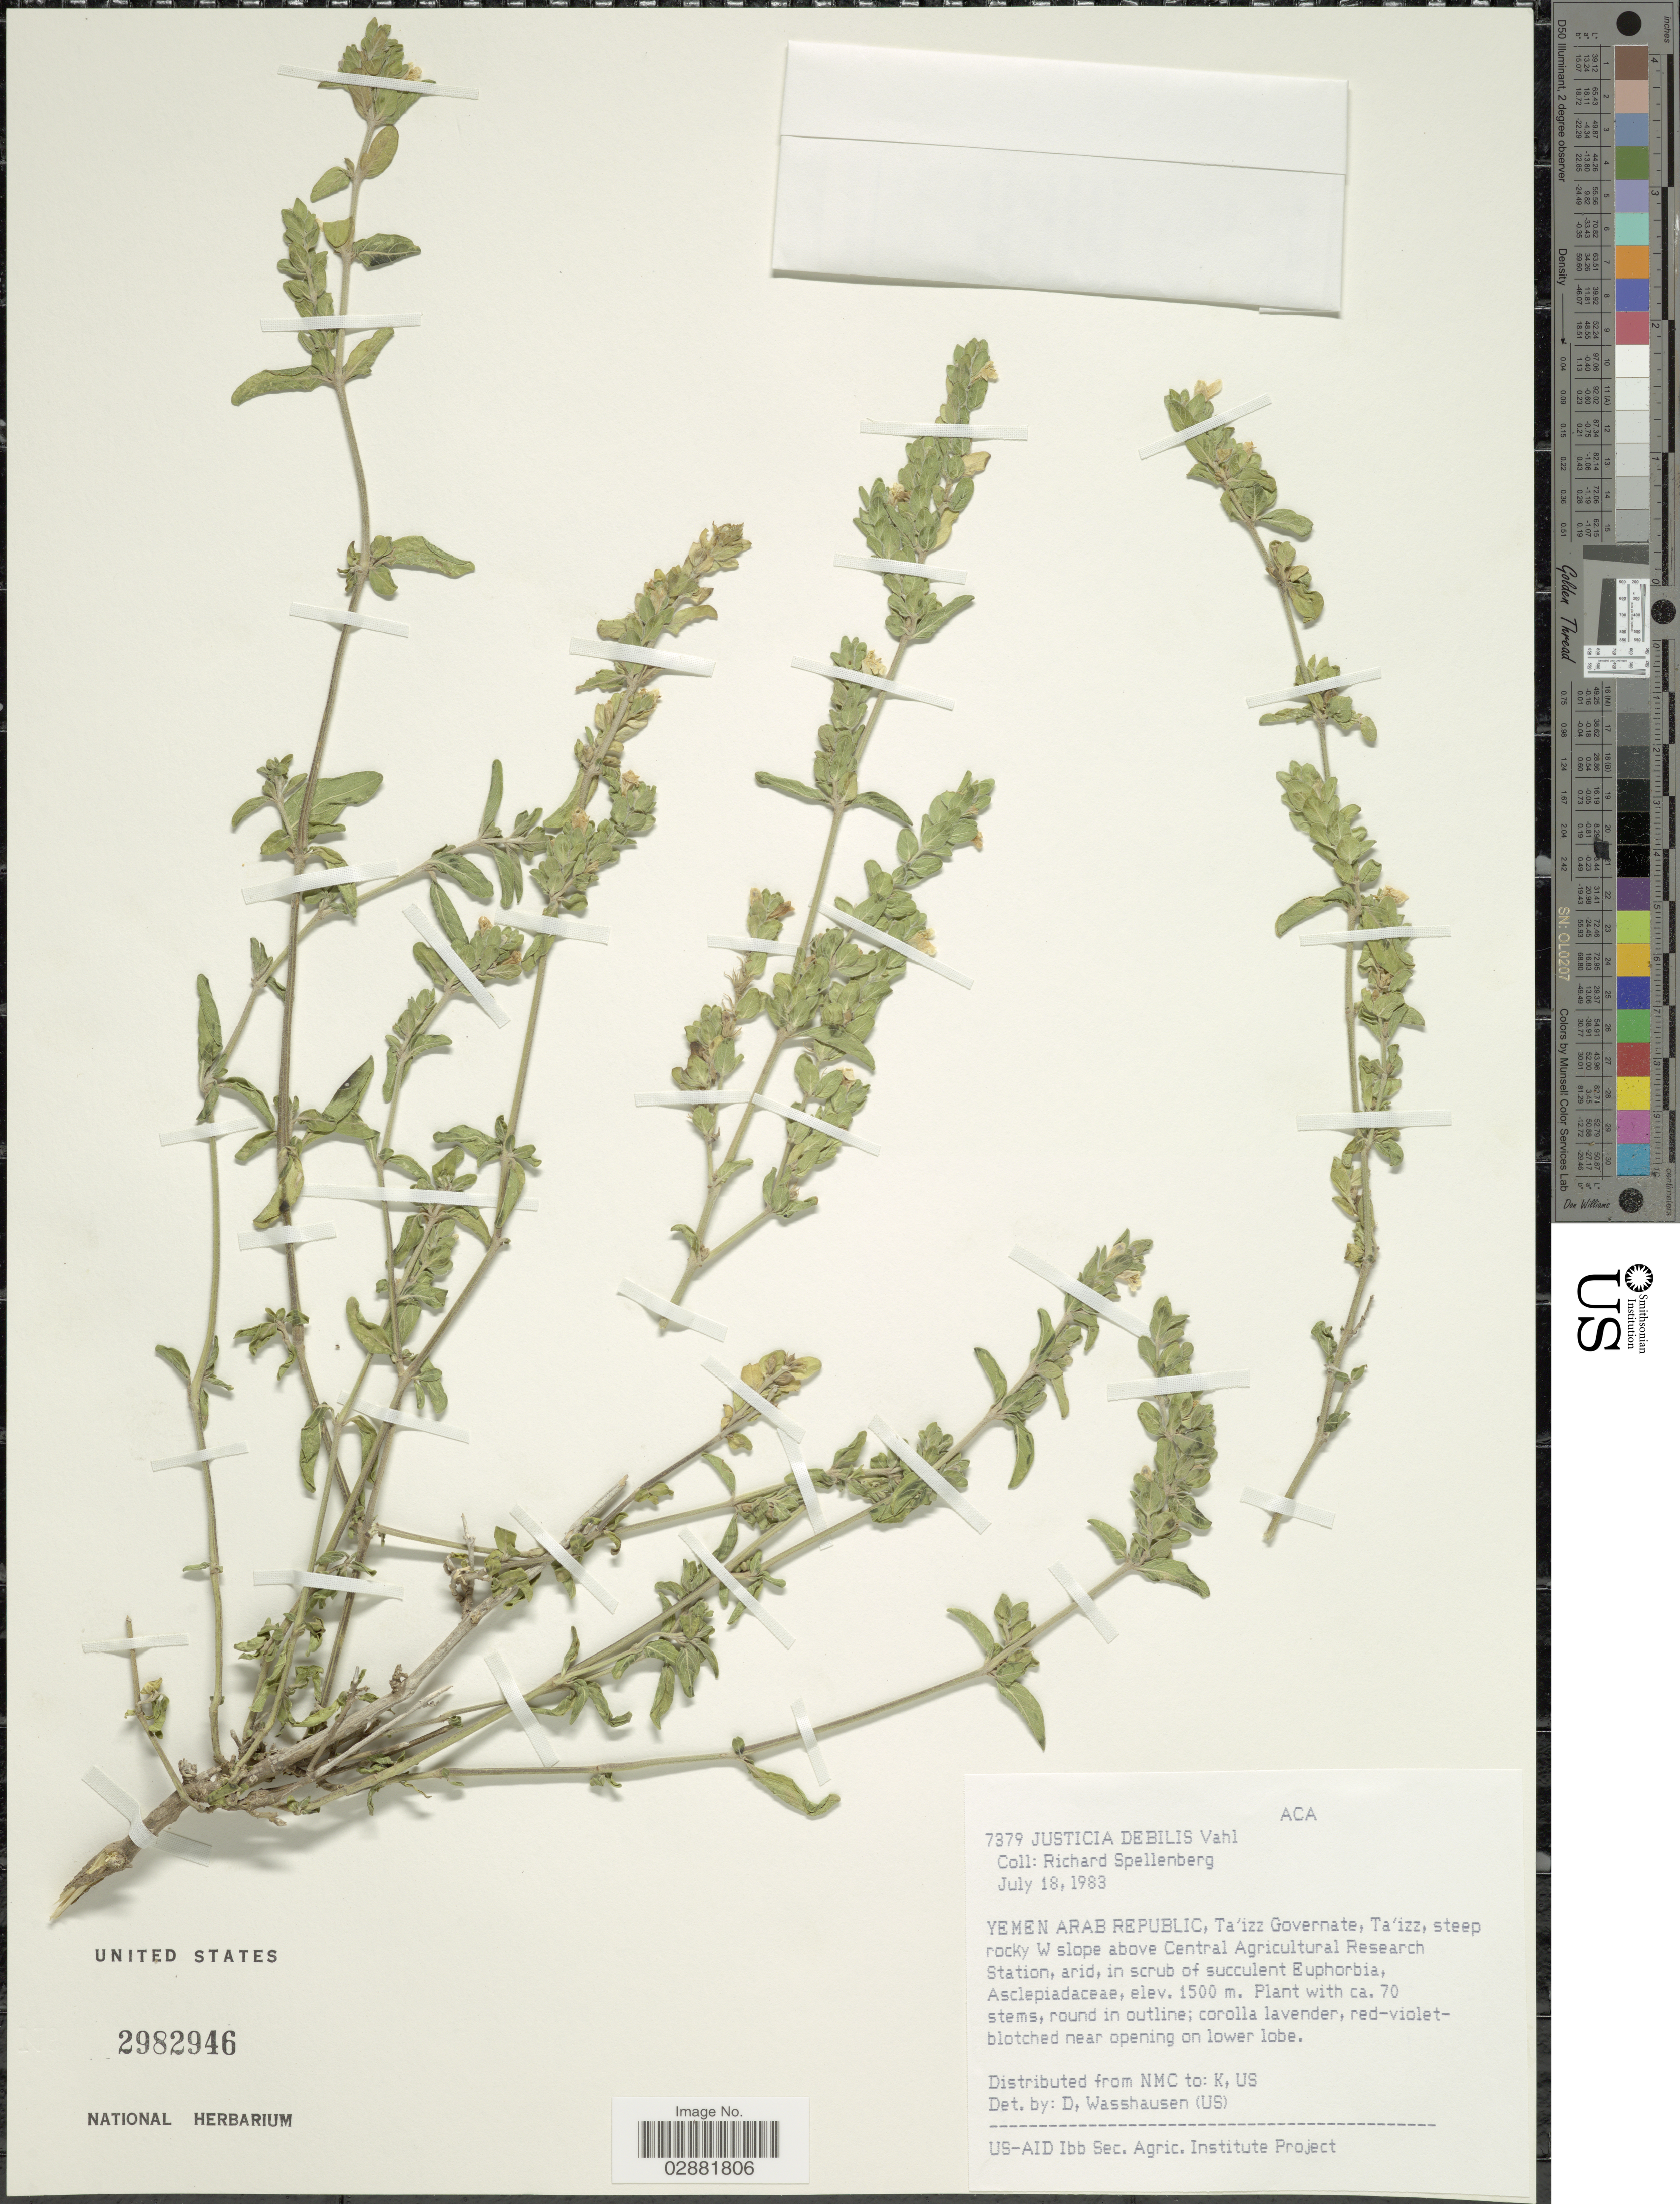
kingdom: Plantae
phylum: Tracheophyta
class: Magnoliopsida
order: Lamiales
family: Acanthaceae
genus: Justicia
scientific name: Justicia debilis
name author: (Forssk.) Vahl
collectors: R. Spellenberg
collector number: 7379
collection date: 1983-07-18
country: Yemen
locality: Yemen Arab Republic, Ta'izz Governate, Ta'izz, steep rocky W slope above Central Agricultural Research Station.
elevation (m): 1500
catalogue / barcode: US 2982946